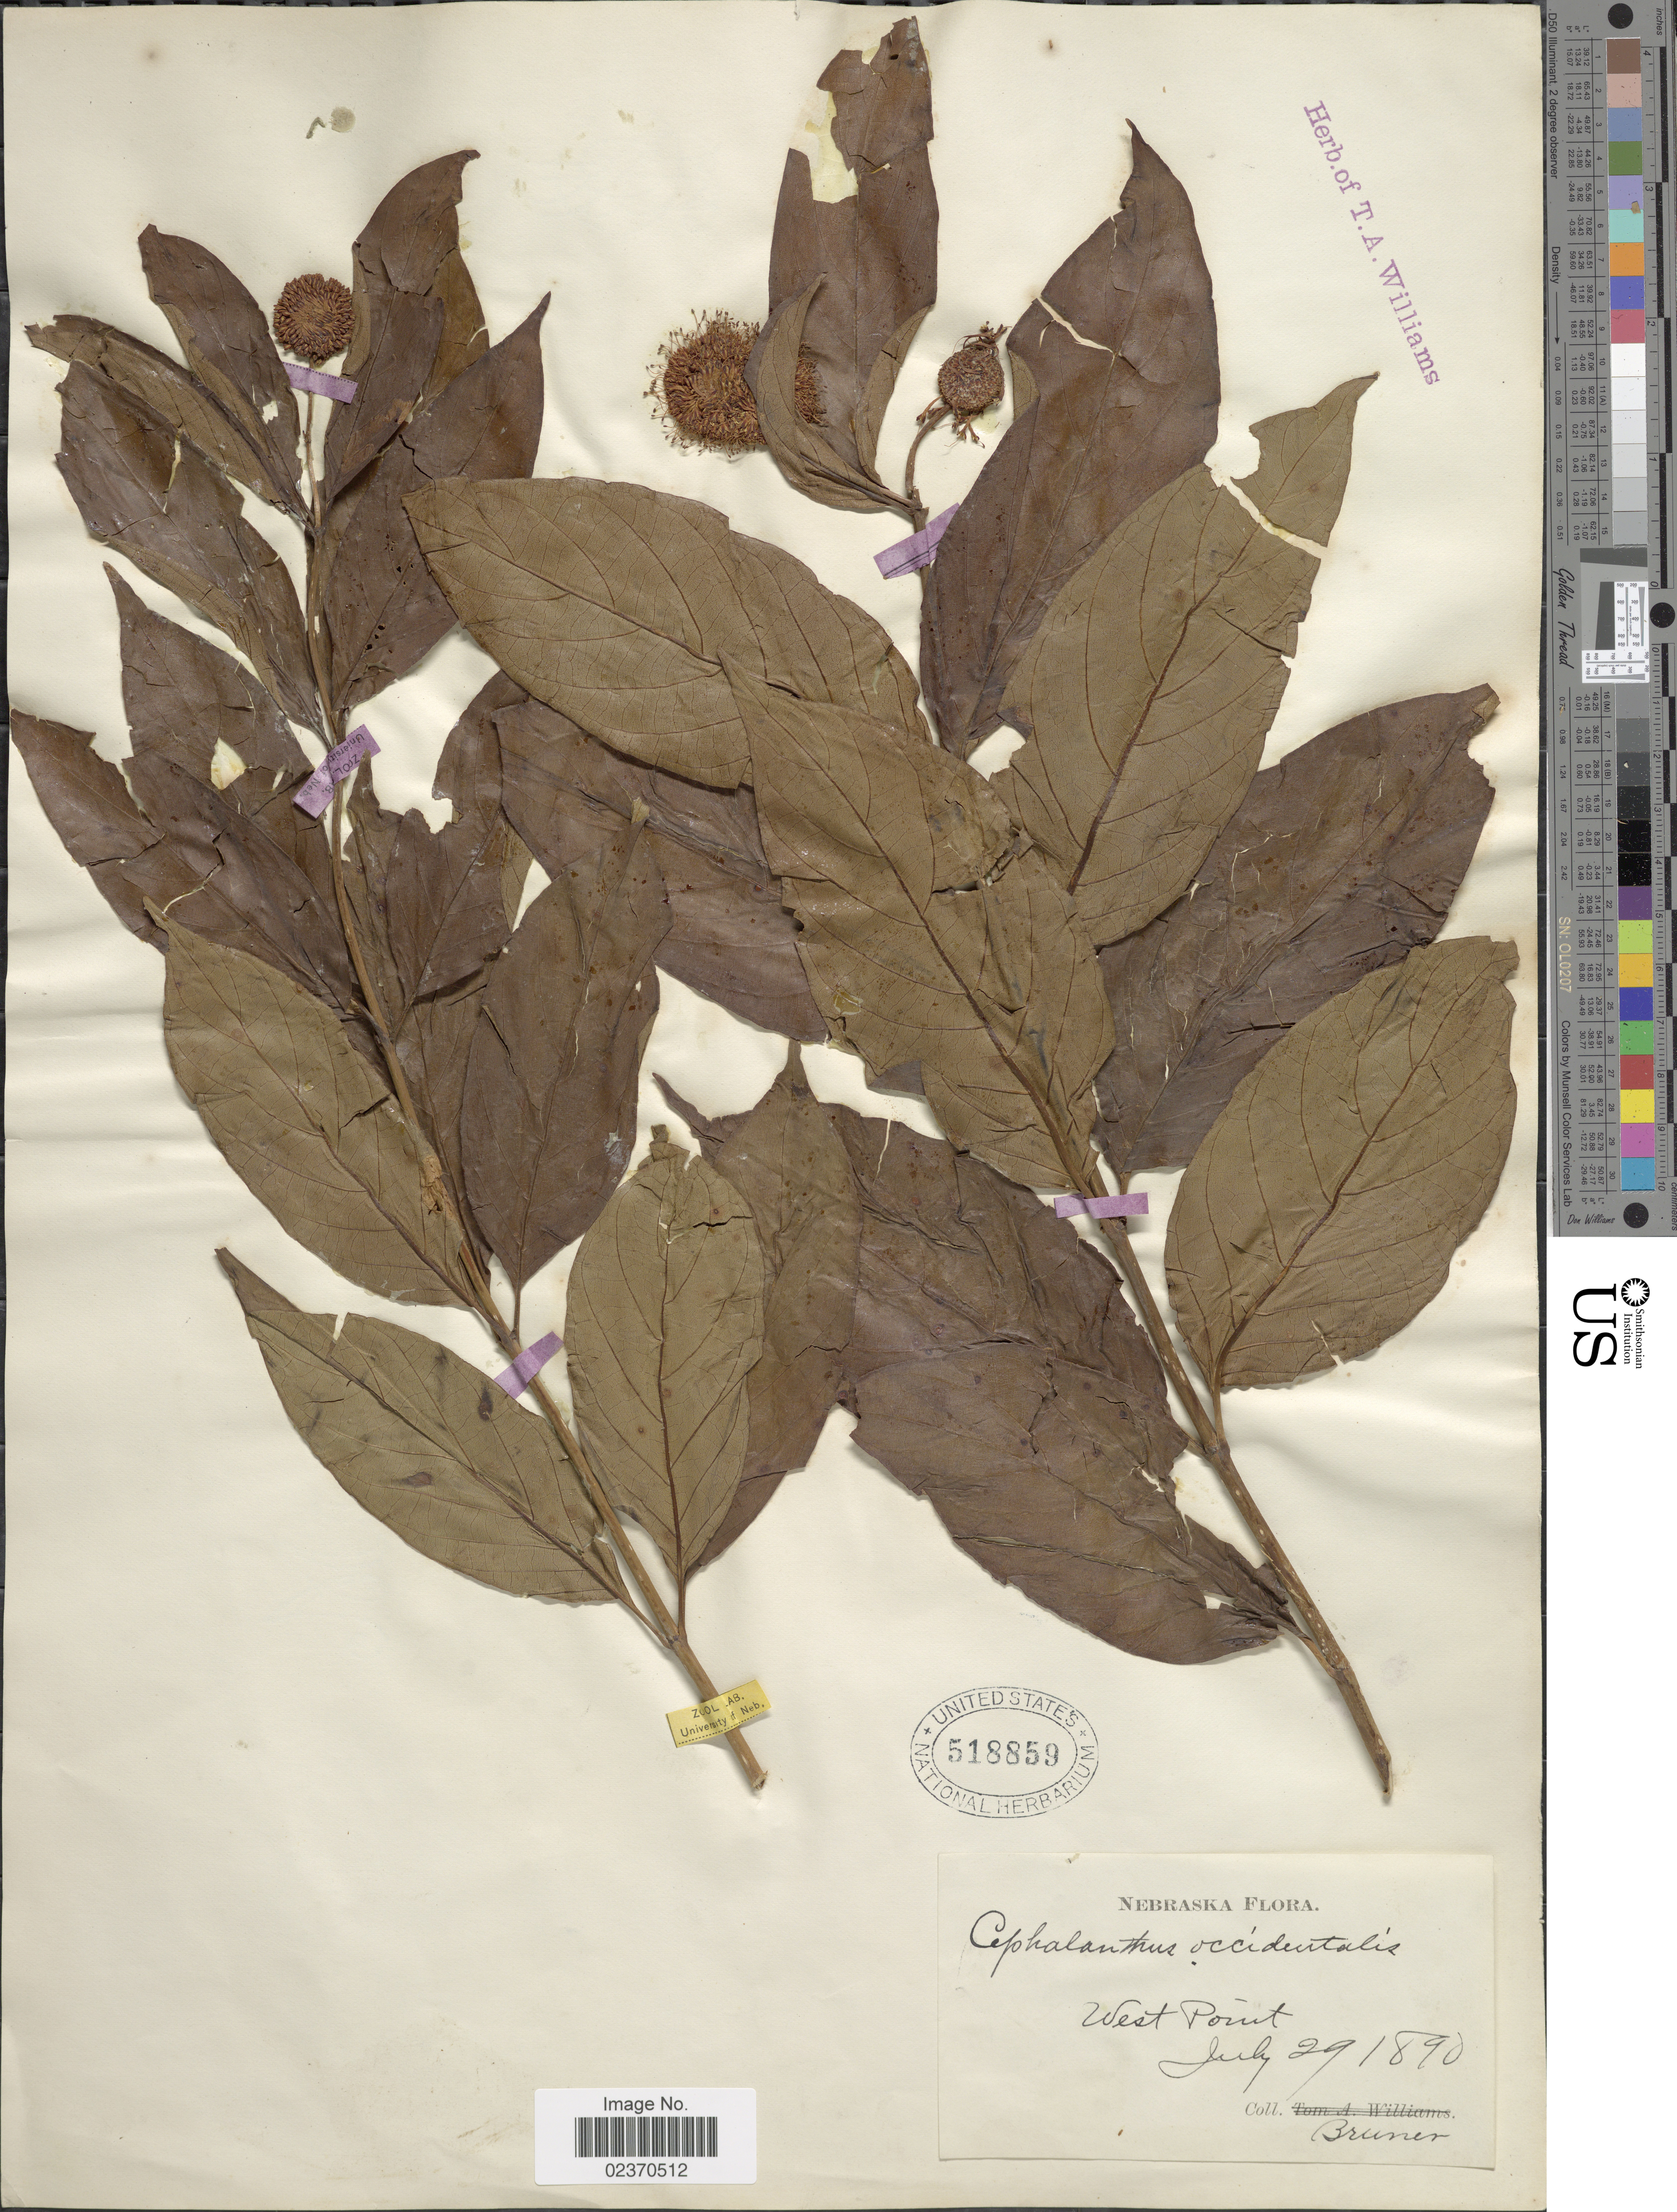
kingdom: Plantae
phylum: Tracheophyta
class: Magnoliopsida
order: Gentianales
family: Rubiaceae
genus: Cephalanthus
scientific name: Cephalanthus occidentalis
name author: L.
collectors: Bruner, --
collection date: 1890-07-29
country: United States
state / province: Nebraska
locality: West Point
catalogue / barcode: US 518859